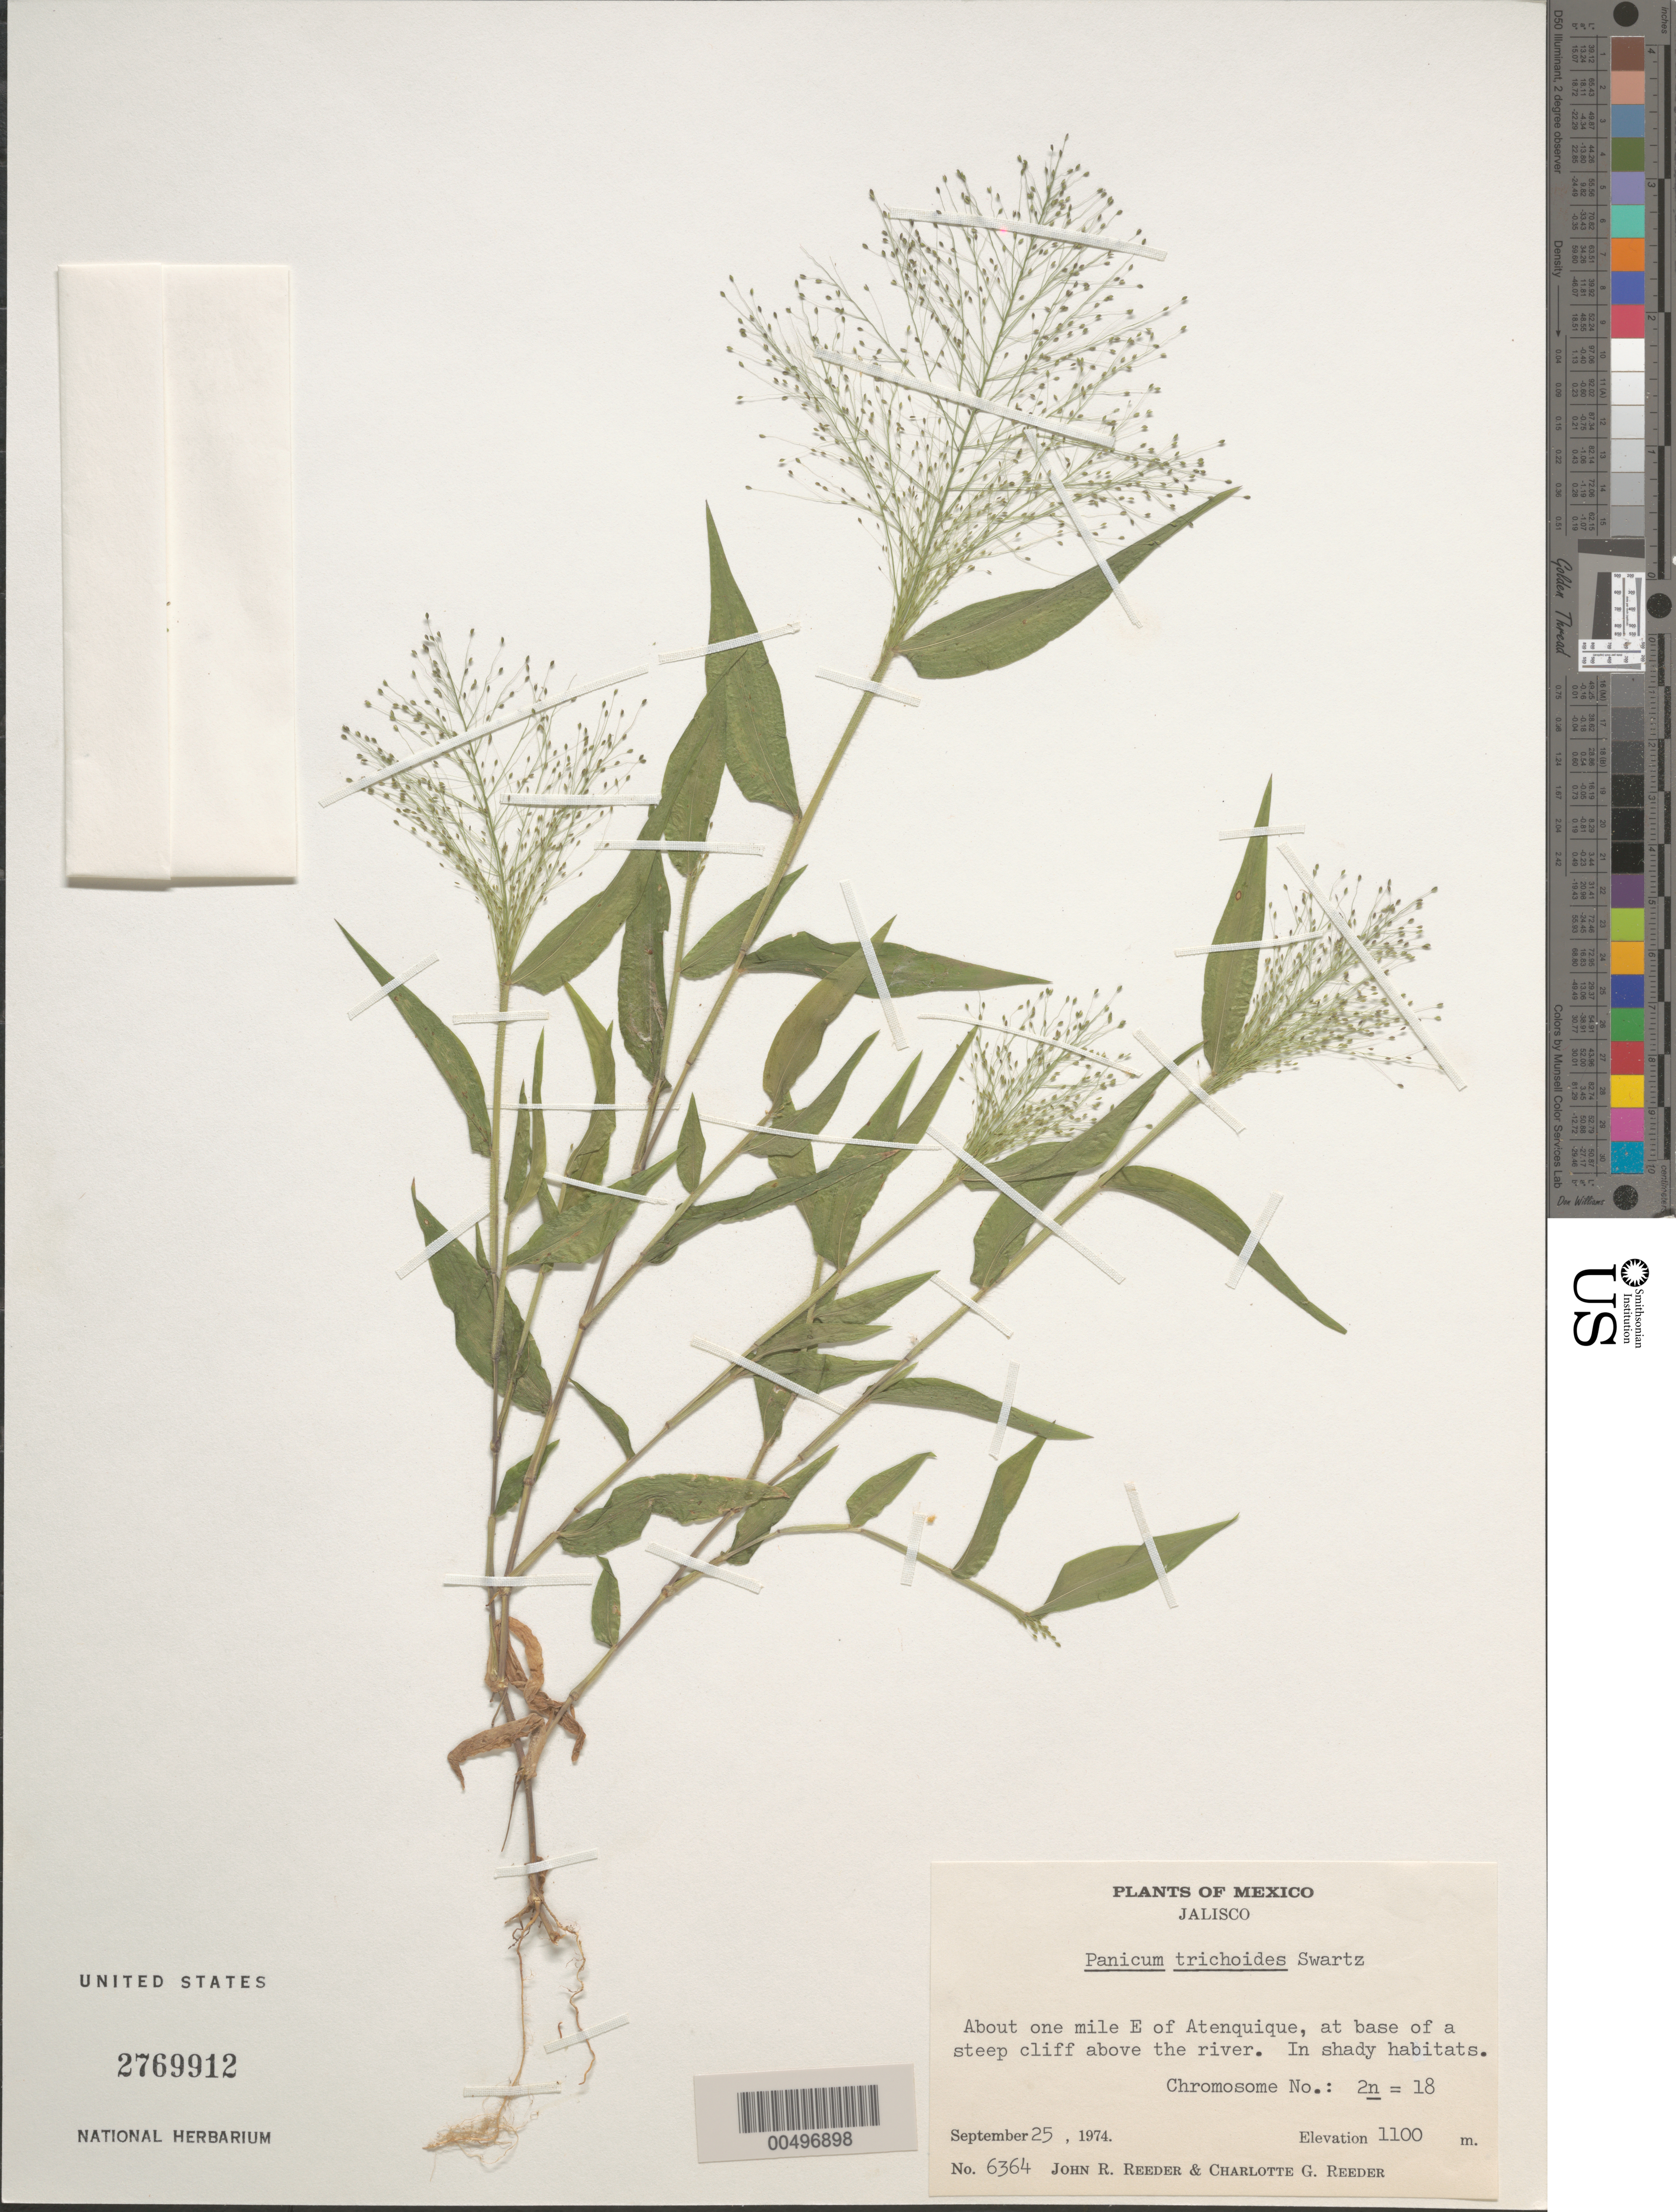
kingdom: Plantae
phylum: Tracheophyta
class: Liliopsida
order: Poales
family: Poaceae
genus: Panicum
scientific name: Panicum trichoides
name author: Sw.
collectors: J. R. Reeder & C. G. Reeder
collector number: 6364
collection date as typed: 25 Sep 1974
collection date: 1974-09-25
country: Mexico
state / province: Jalisco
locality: About 1 mi E of Atenquique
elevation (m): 1100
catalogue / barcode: US 2769912